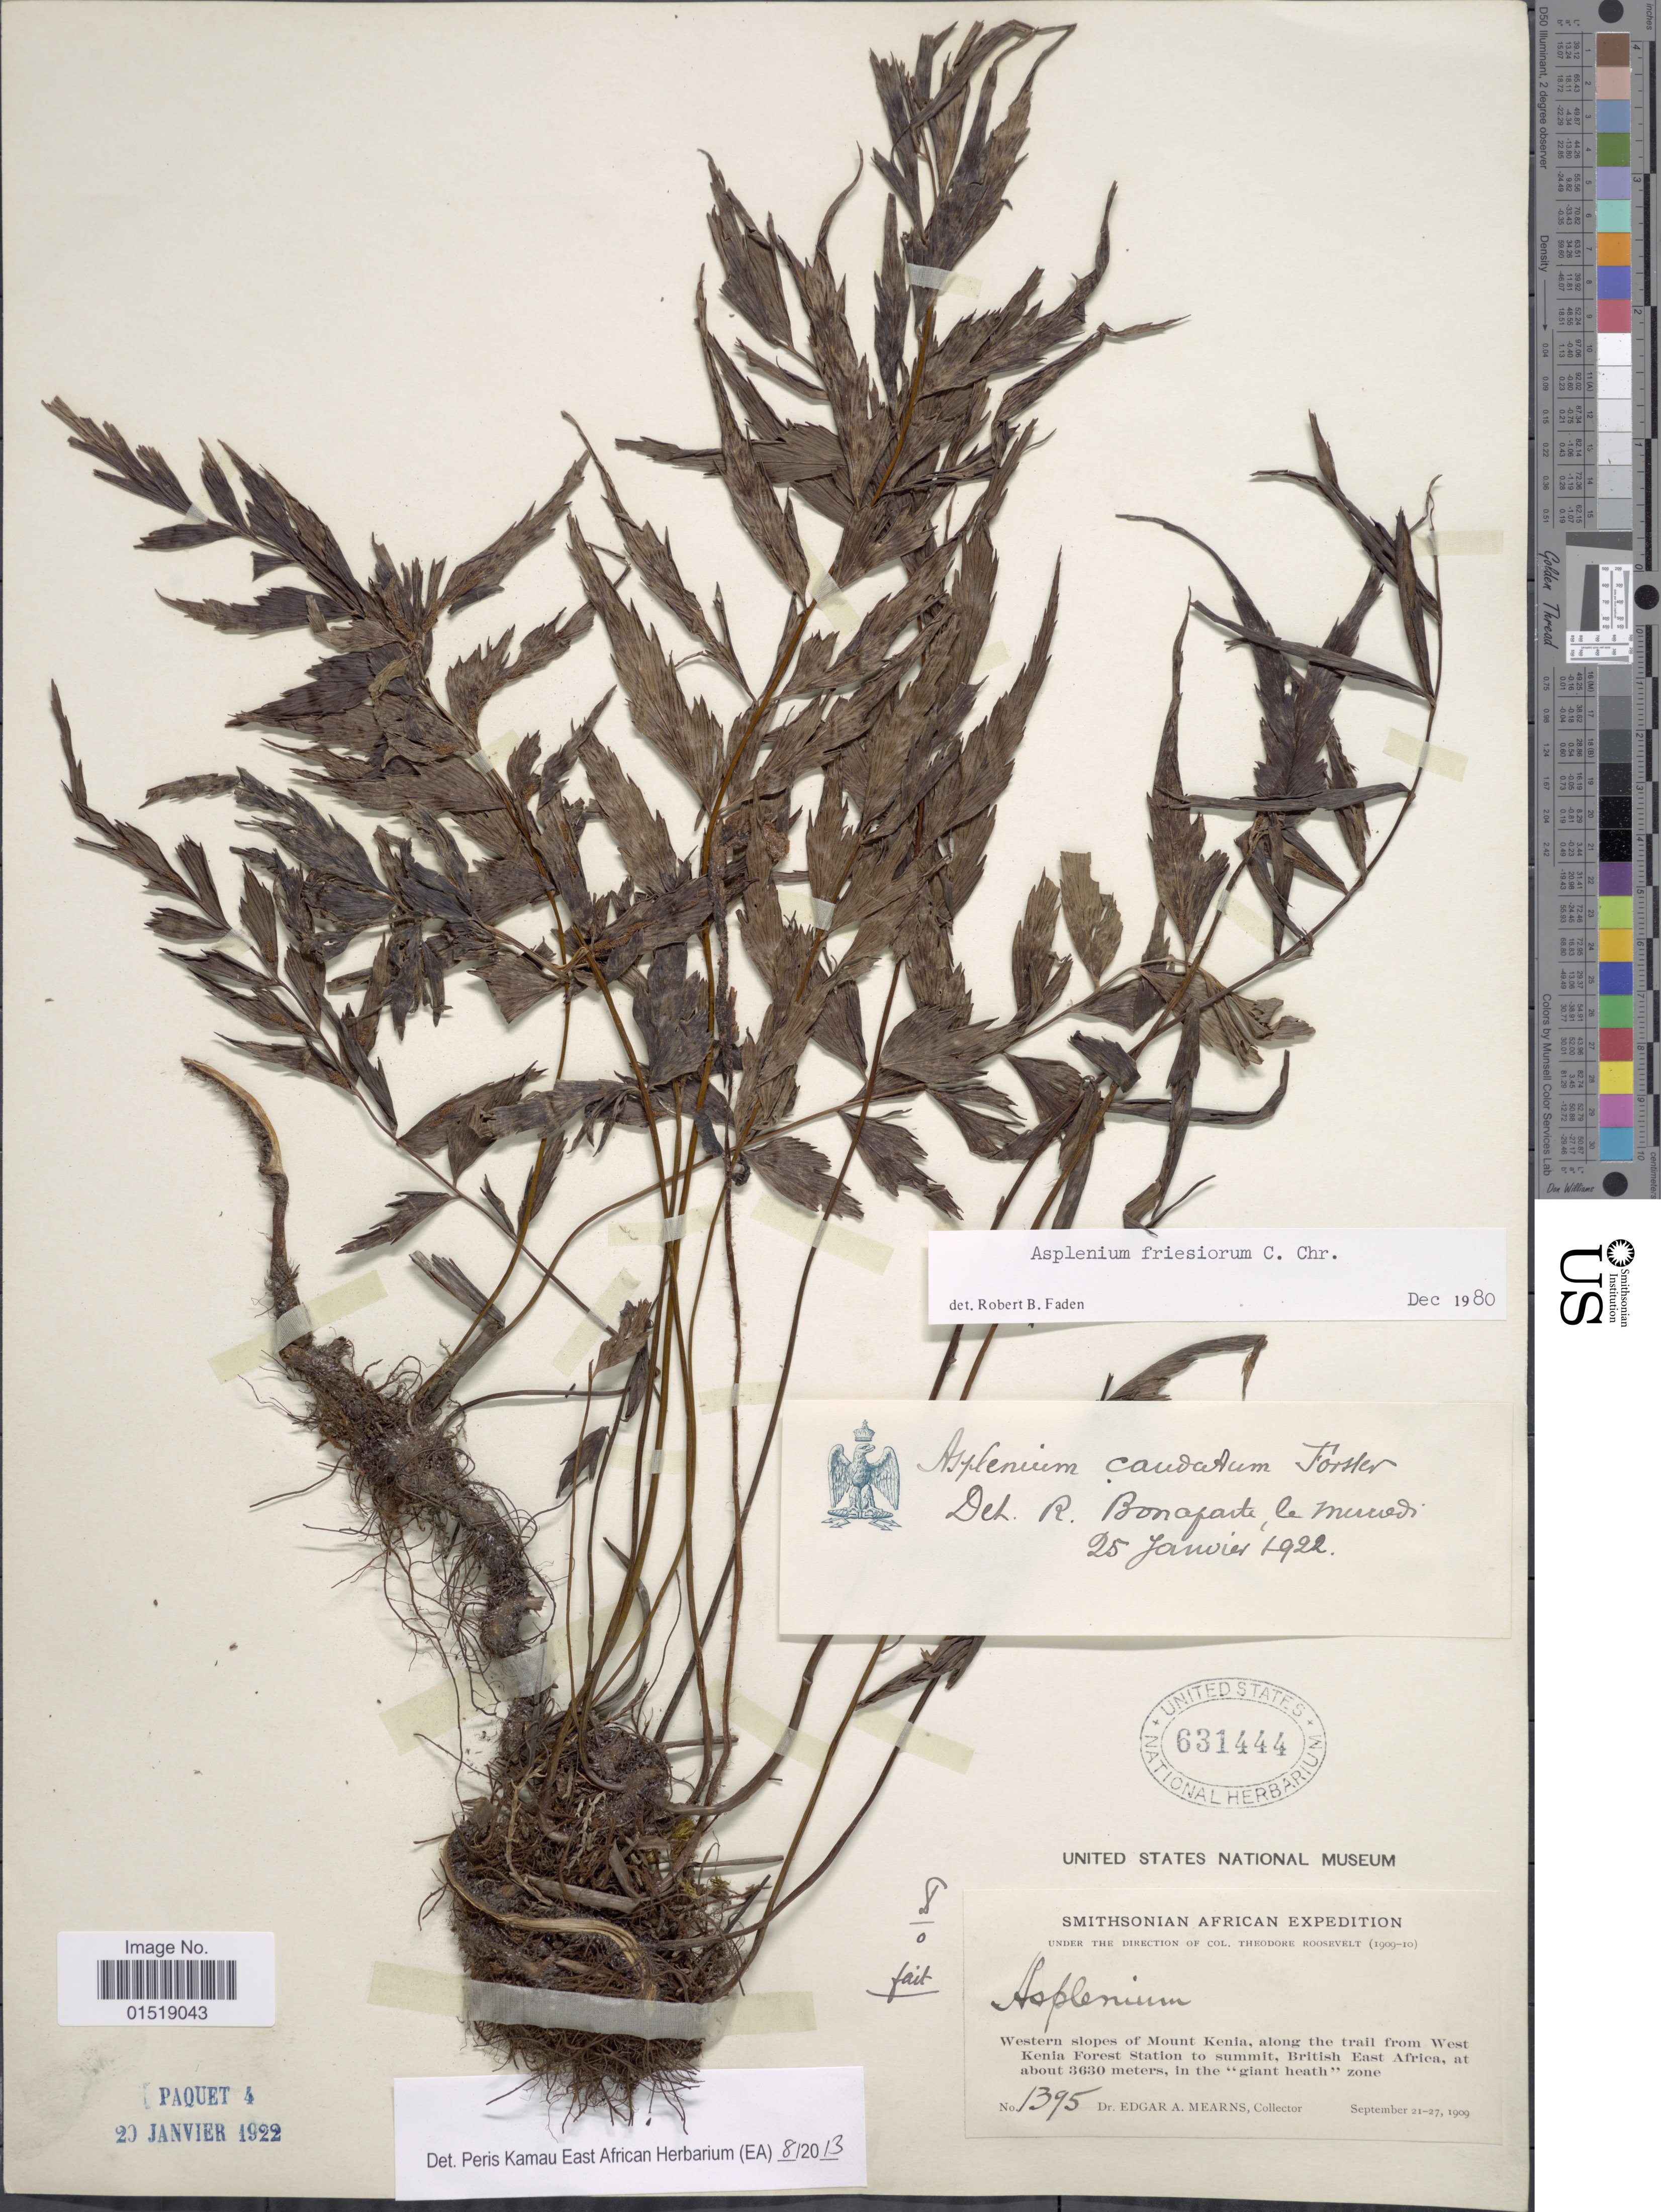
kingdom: Plantae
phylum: Tracheophyta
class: Polypodiopsida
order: Polypodiales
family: Aspleniaceae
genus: Asplenium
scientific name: Asplenium friesiorum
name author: C. Chr.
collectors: E. A. Mearns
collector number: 1395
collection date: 1909-09-21/1909-09-27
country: Kenya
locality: Western slopes of Mount Kenia, along the trail from West Kenia Forest Station to summit, British East Africa, in the "giant heath" zone.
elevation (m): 3630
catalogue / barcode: US 631444